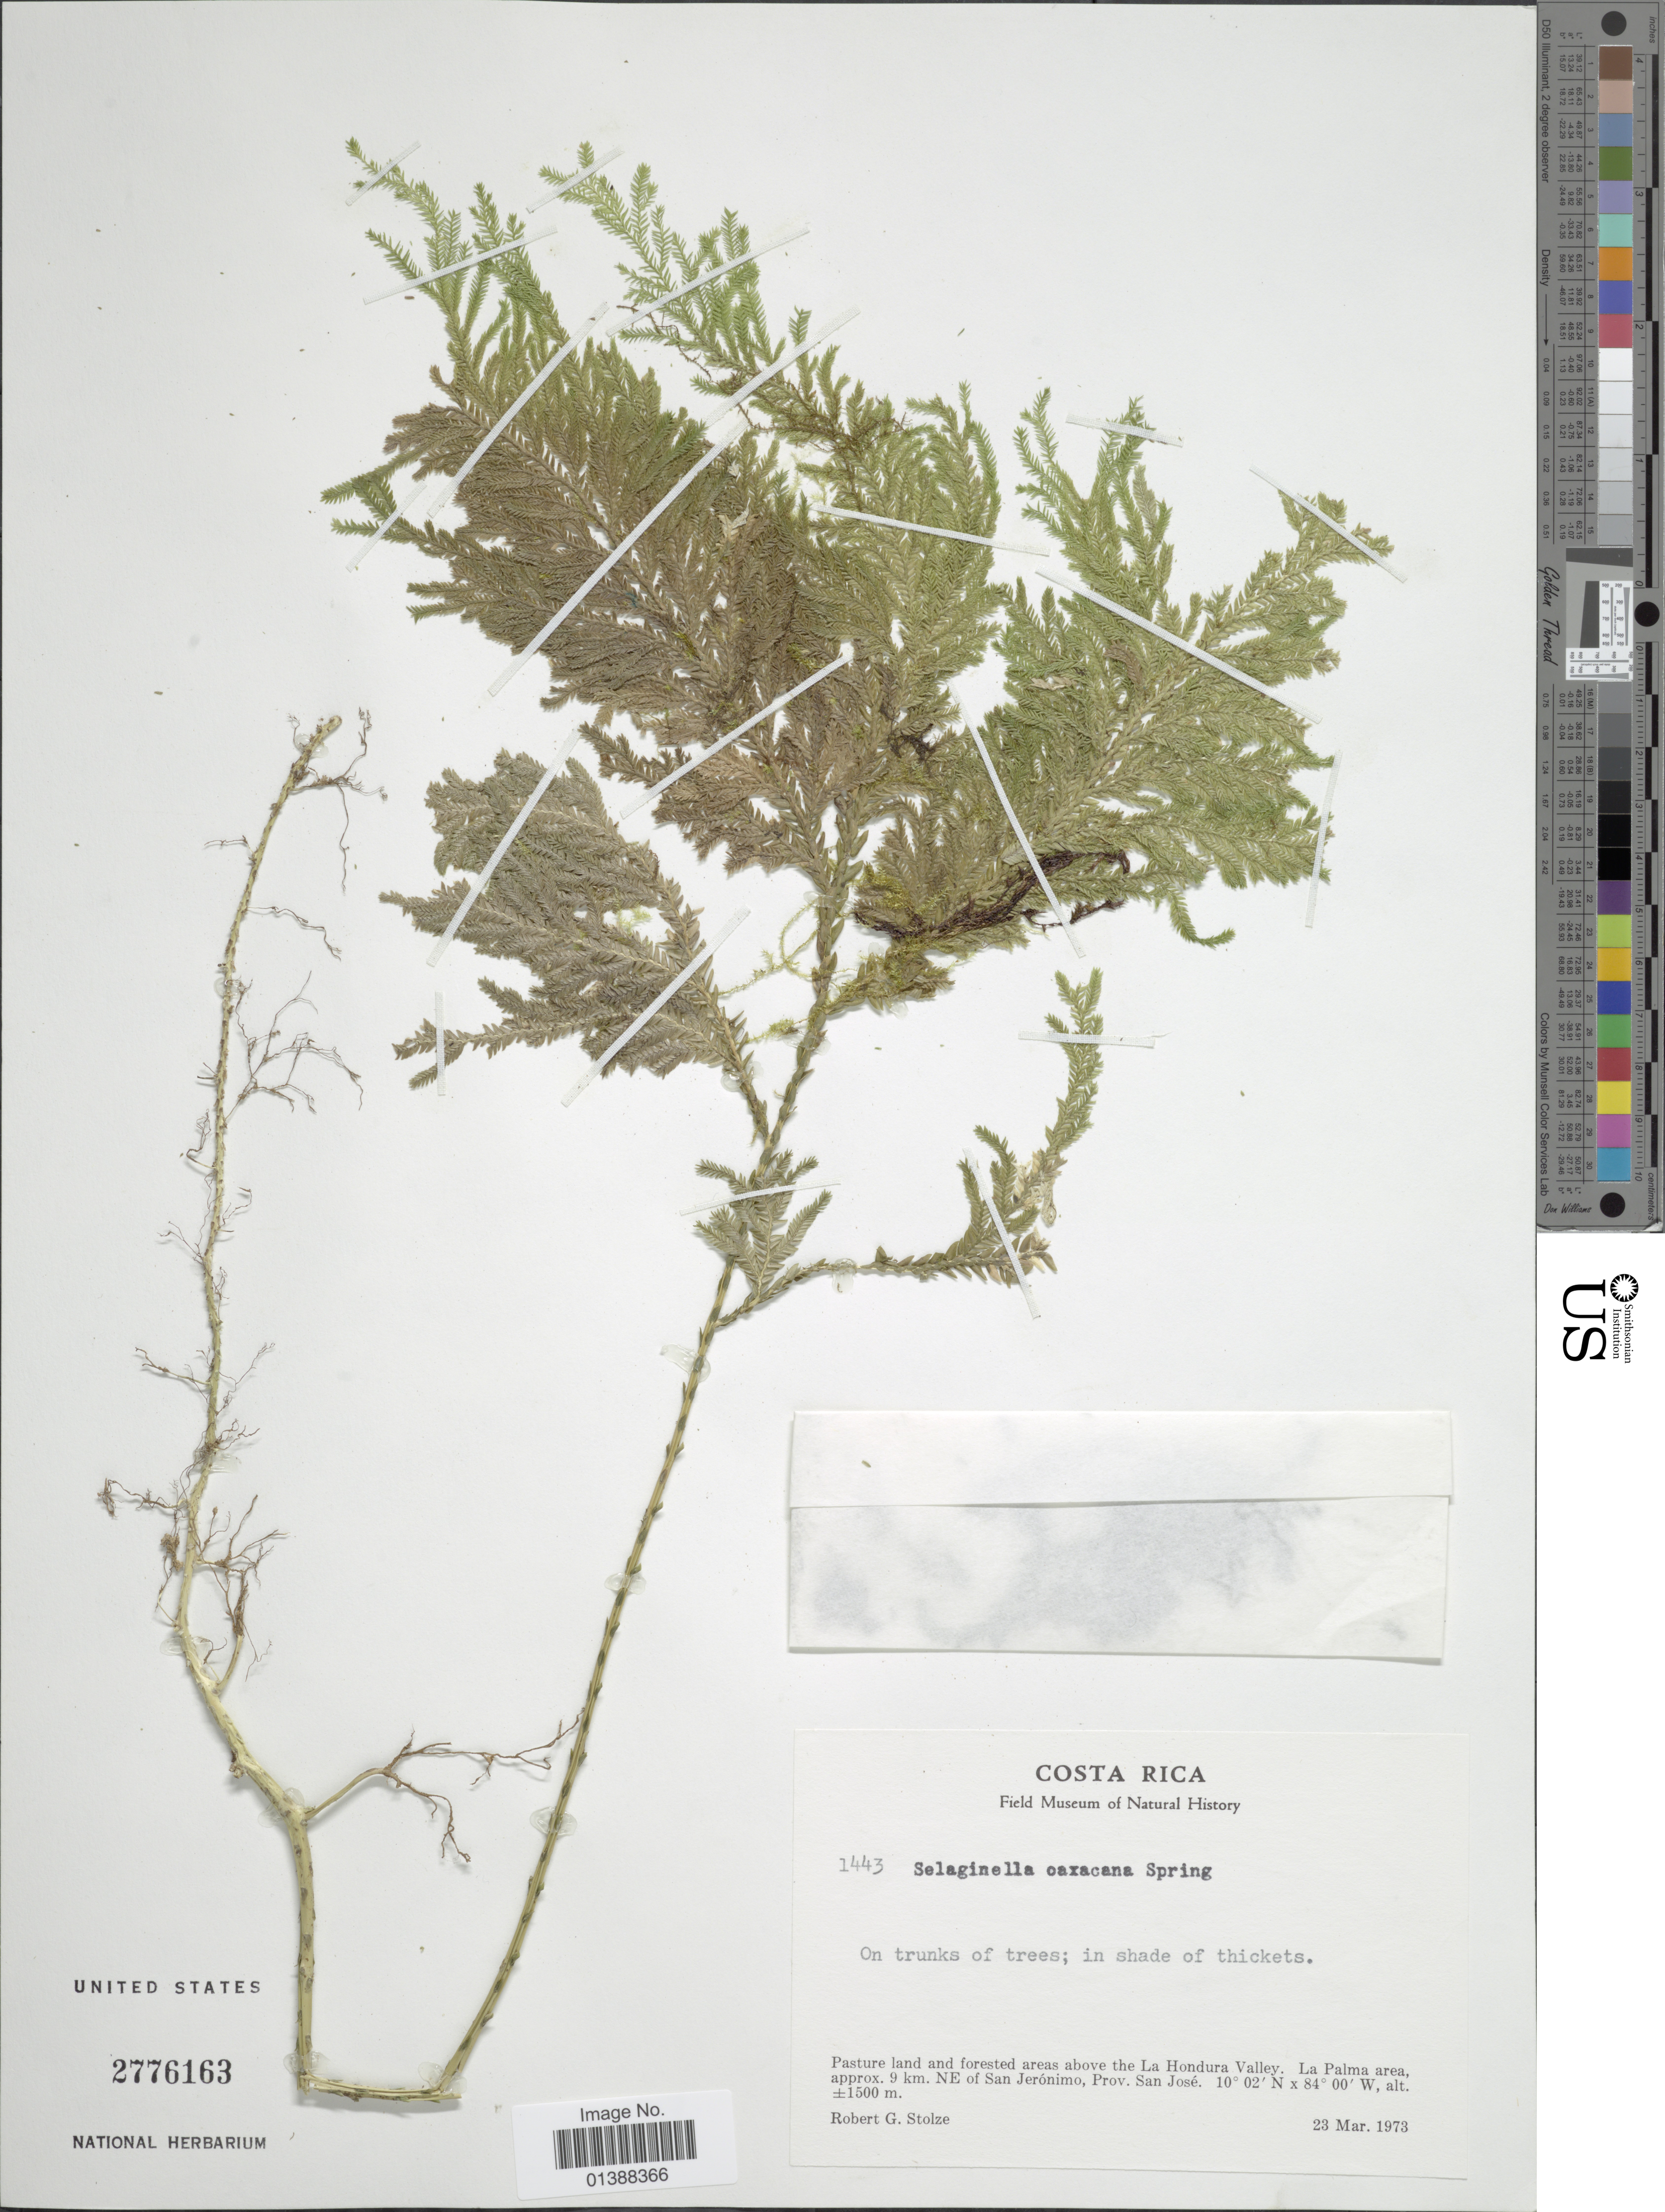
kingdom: Plantae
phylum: Tracheophyta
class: Lycopodiopsida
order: Selaginellales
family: Selaginellaceae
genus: Selaginella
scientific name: Selaginella oaxacana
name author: Spring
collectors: R. G. Stolze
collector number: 1443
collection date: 1973-03-23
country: Costa Rica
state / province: San José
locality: Pasture land and forested areas above the La Hondura Valley, La Palma area, approx 9 km NE of San Jerónimo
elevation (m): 1500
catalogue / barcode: US 2776163